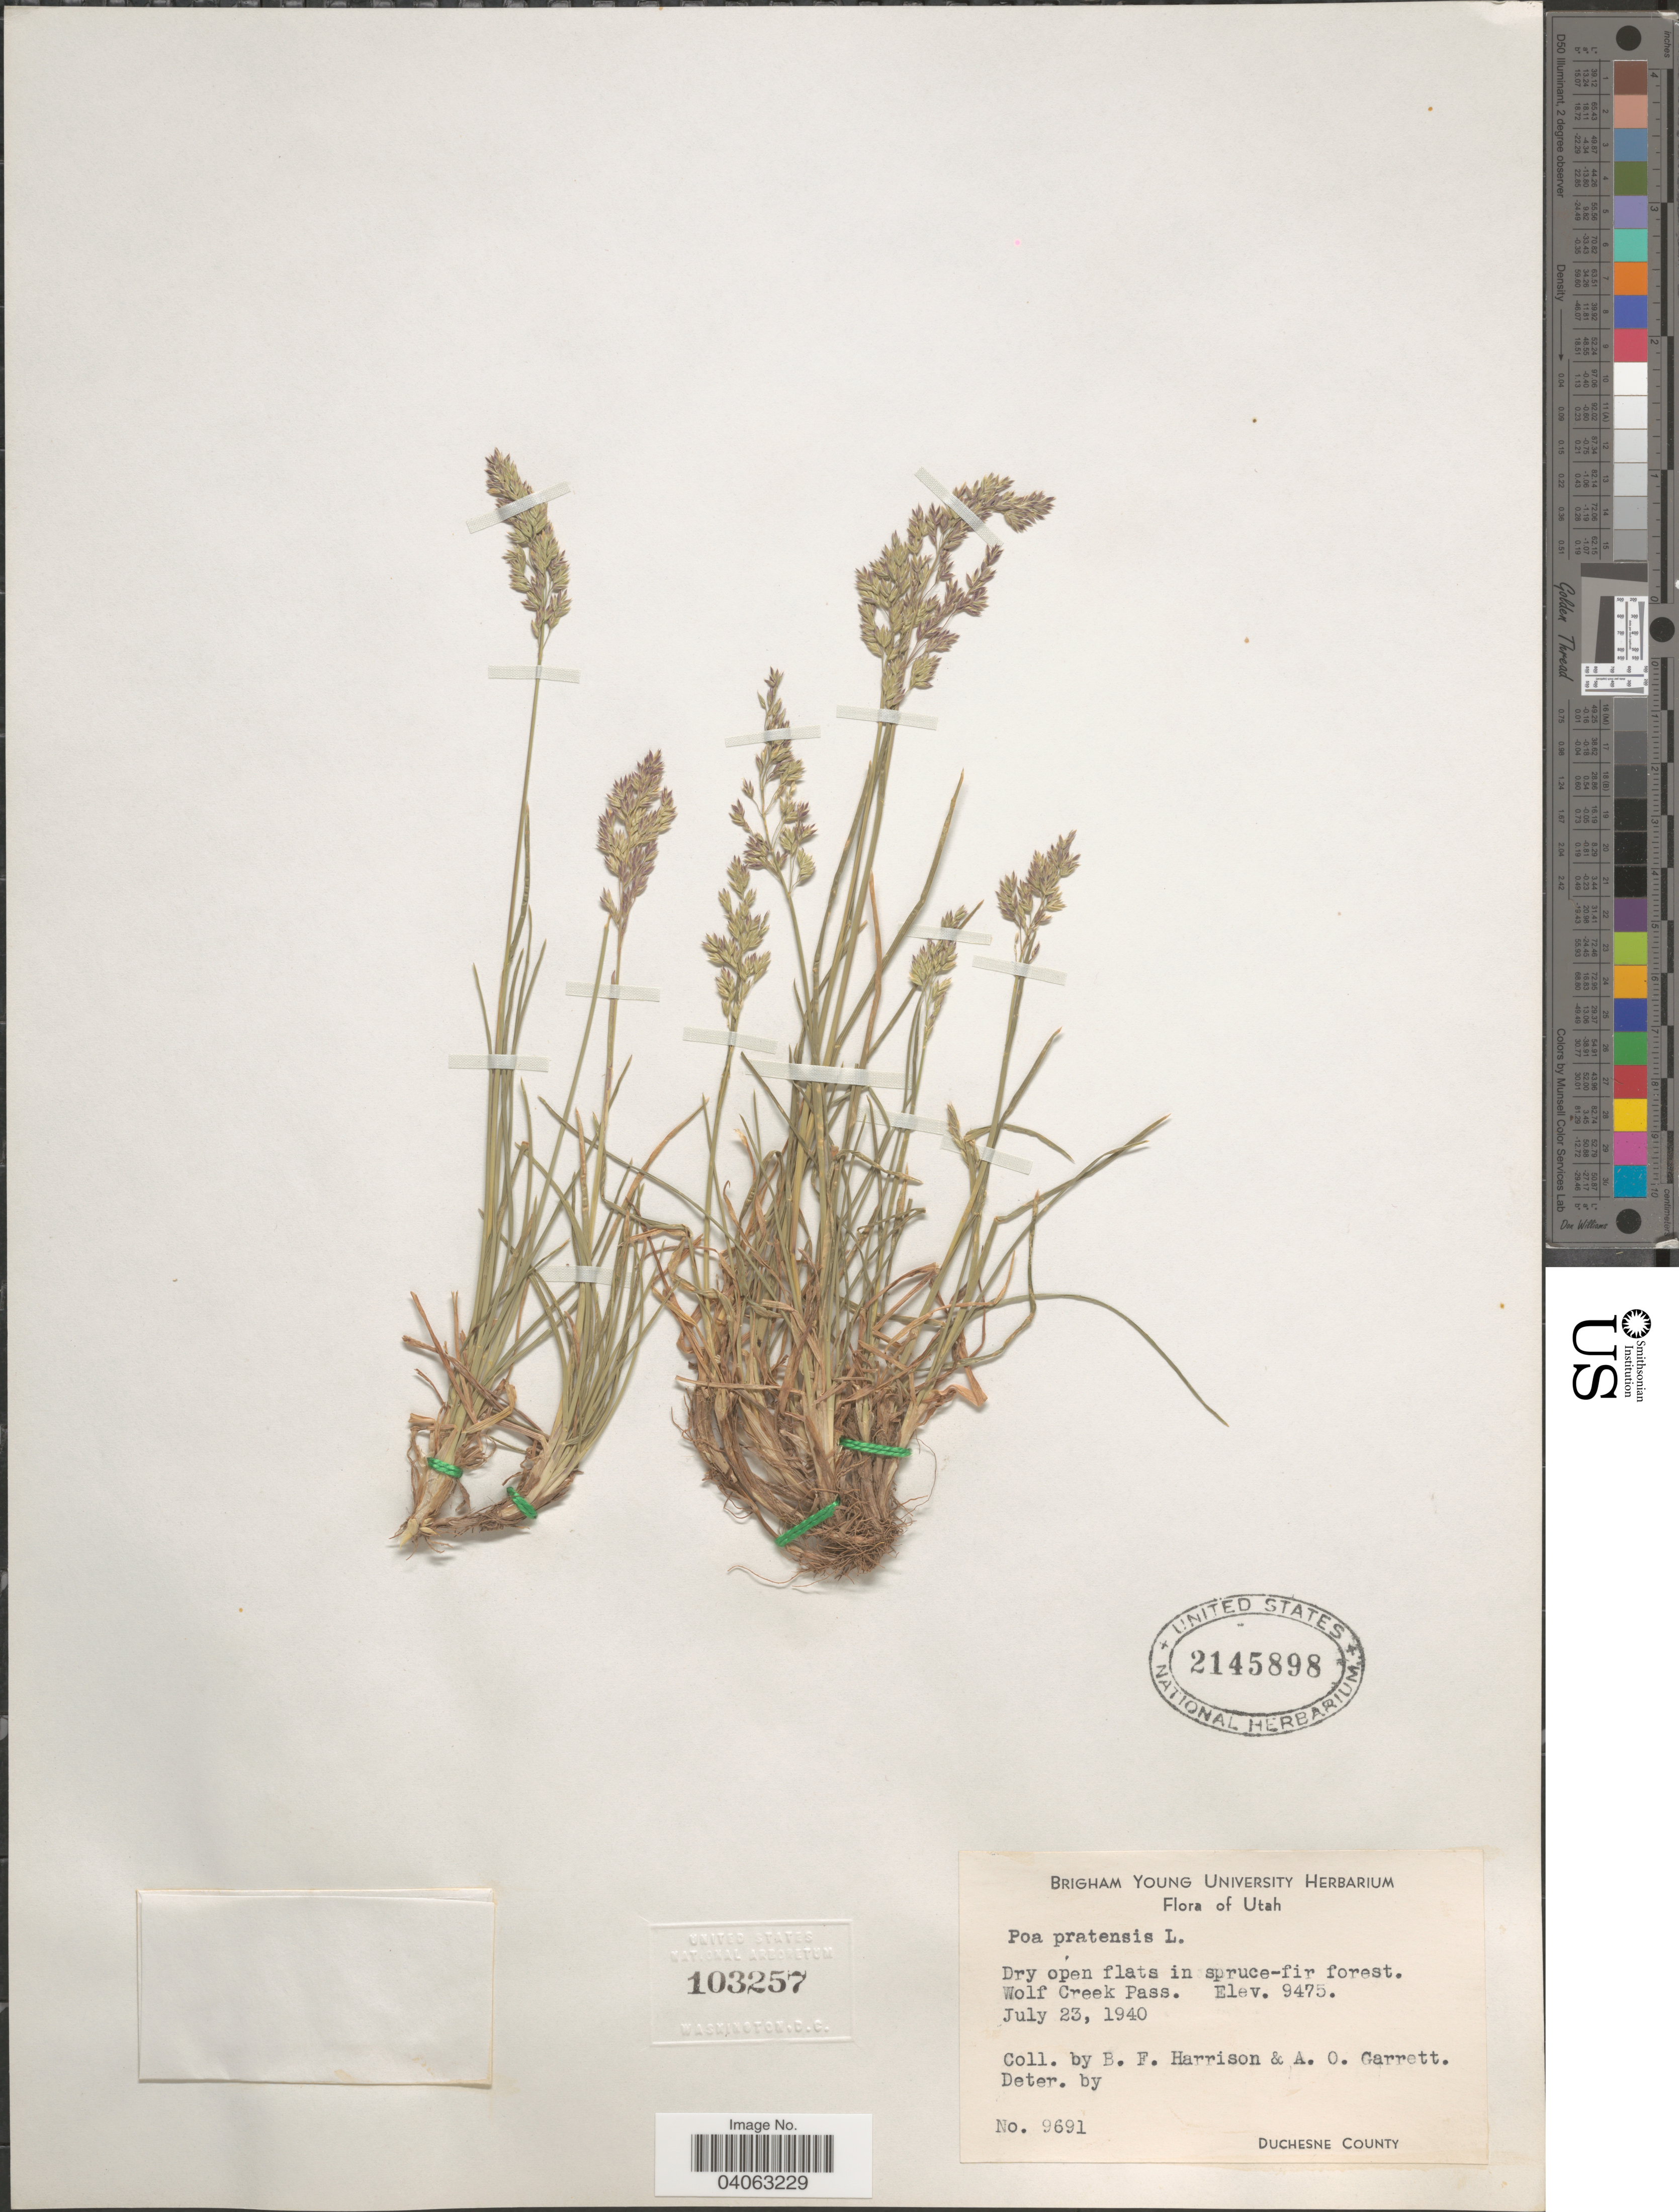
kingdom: Plantae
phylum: Tracheophyta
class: Liliopsida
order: Poales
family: Poaceae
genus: Poa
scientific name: Poa pratensis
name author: L.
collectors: B. F. Harrison & A. O. Garrett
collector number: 9691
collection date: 1940-07-23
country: United States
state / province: Utah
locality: Wolf Creek Pass. Duchesne County.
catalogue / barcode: US 2145898